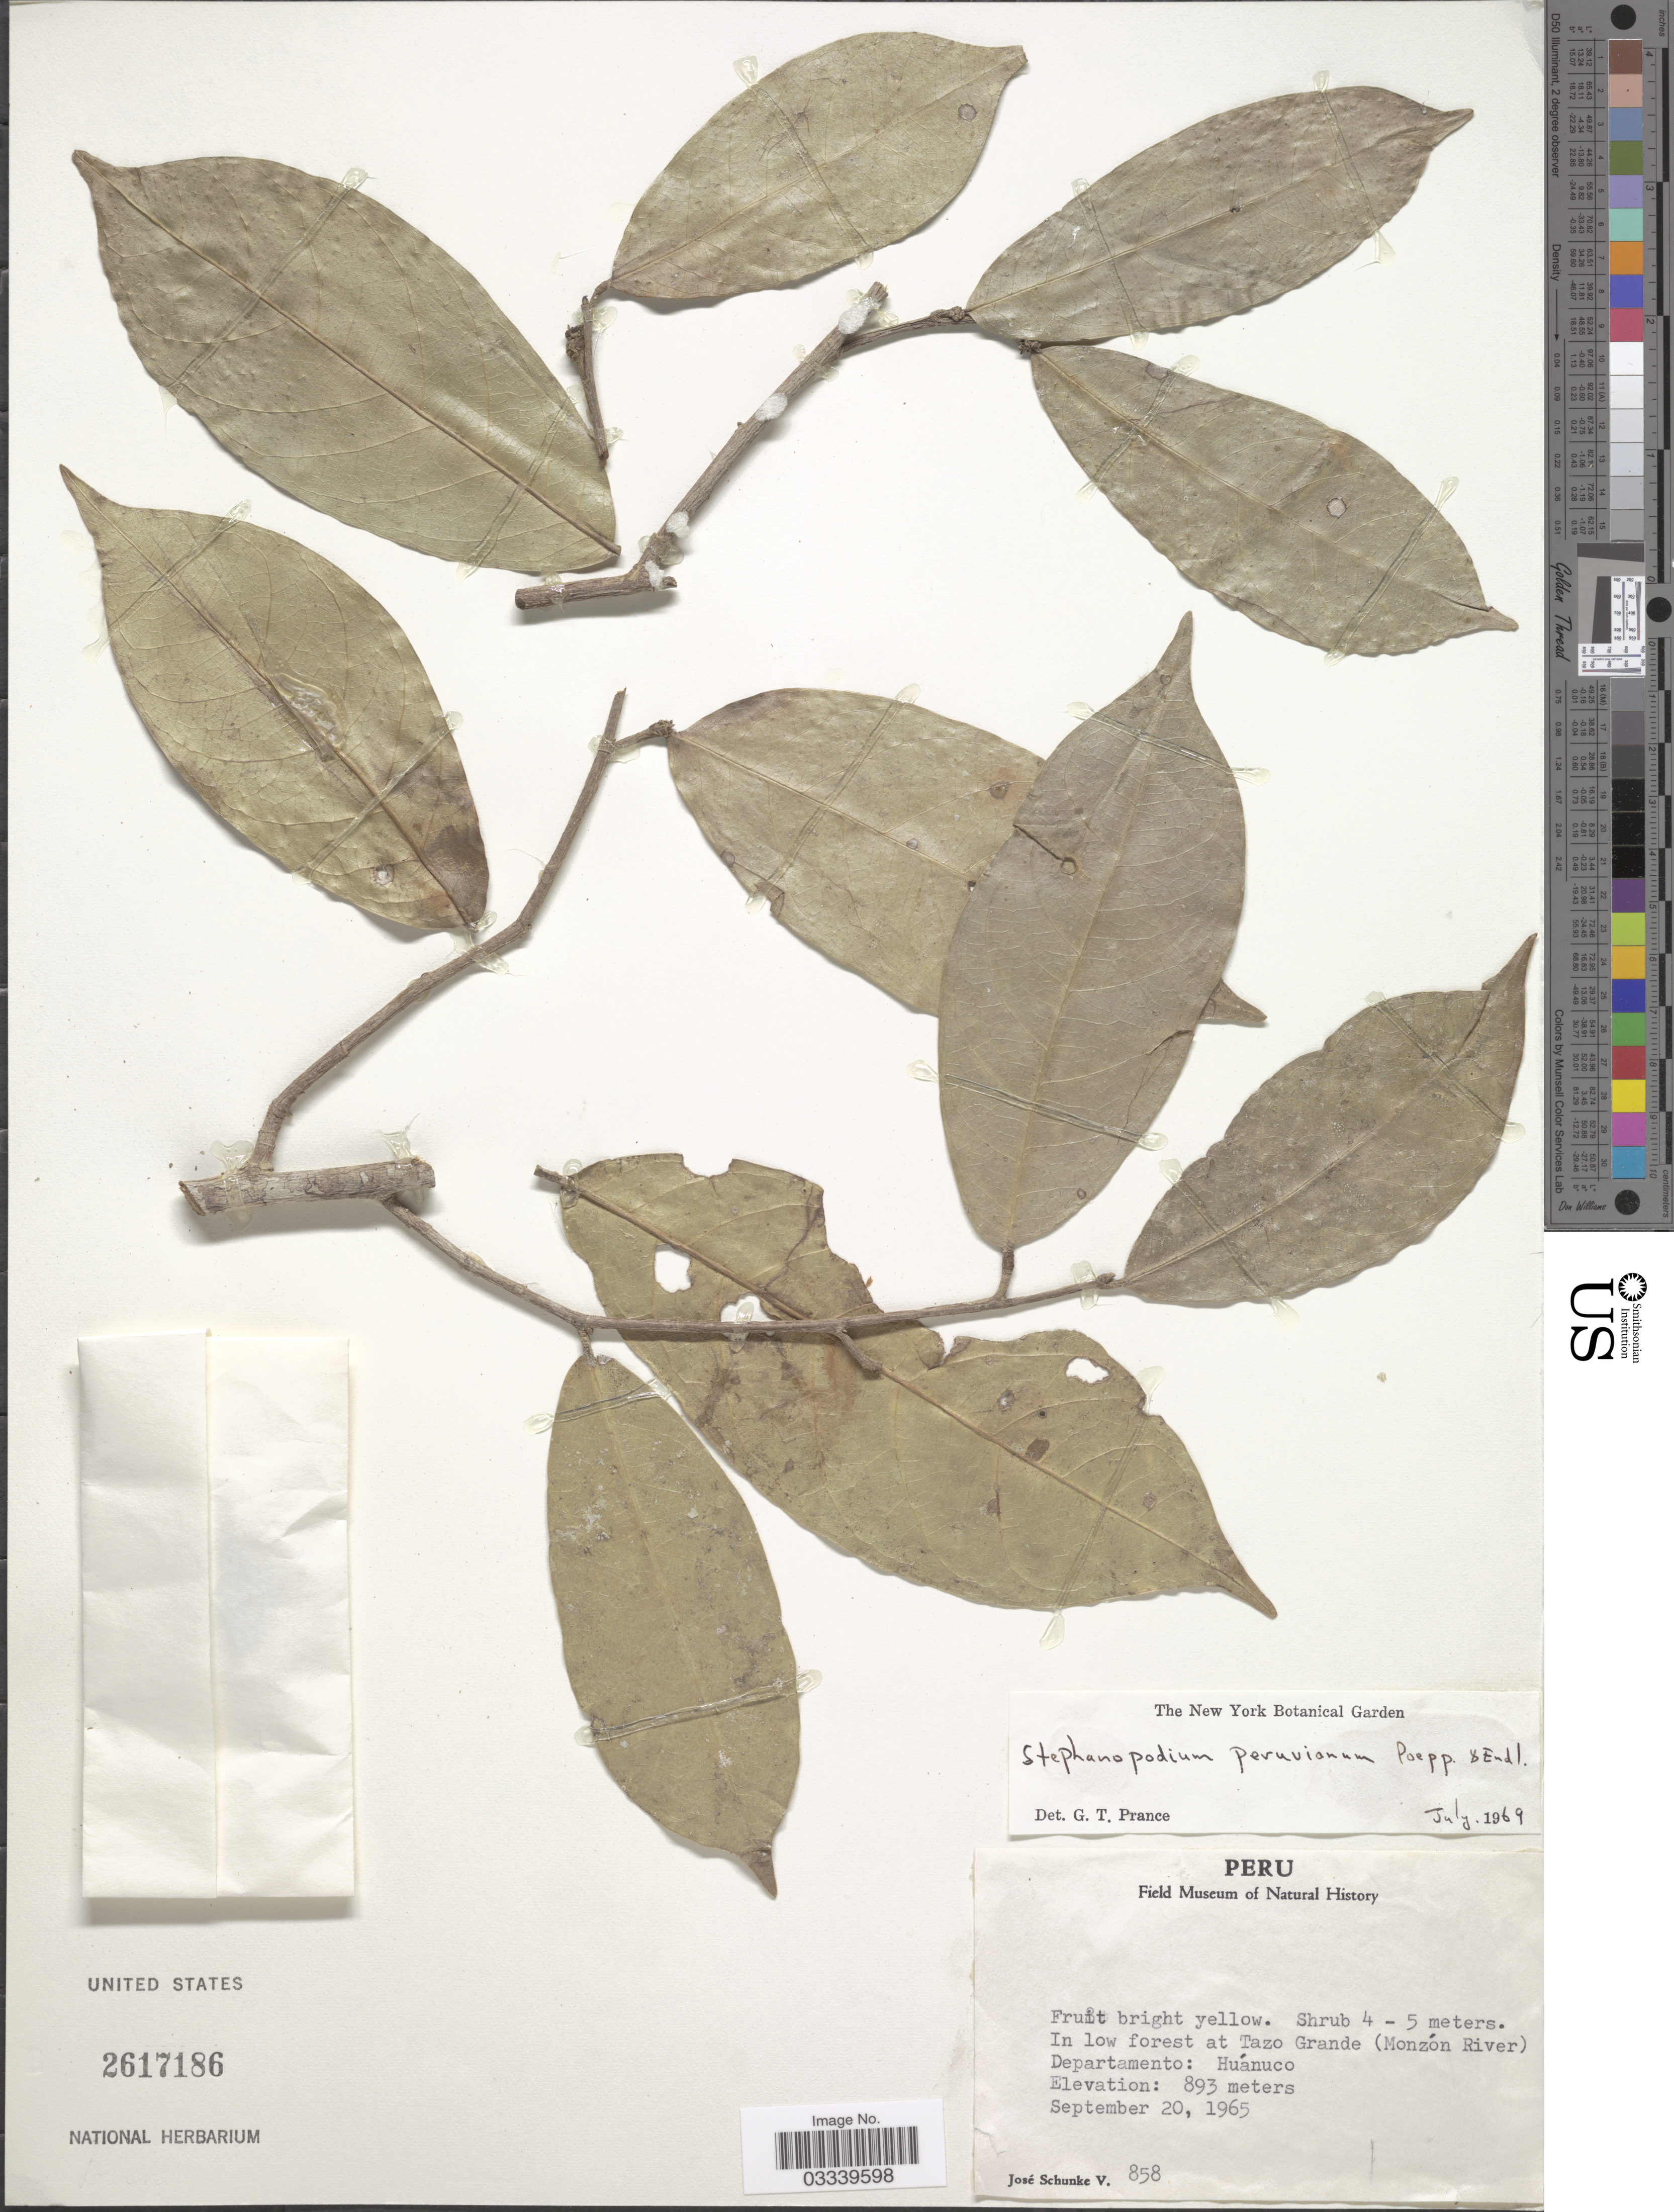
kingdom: Plantae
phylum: Tracheophyta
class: Magnoliopsida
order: Malpighiales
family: Dichapetalaceae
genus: Stephanopodium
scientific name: Stephanopodium peruvianum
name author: Poepp. & Endl.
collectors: J. Schunke Vigo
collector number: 858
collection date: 1965-09-20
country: Peru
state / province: Huánuco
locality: In low forest at Tazo Grande (Monzón River). Departamento: Huánuco.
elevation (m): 893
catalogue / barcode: US 1617186